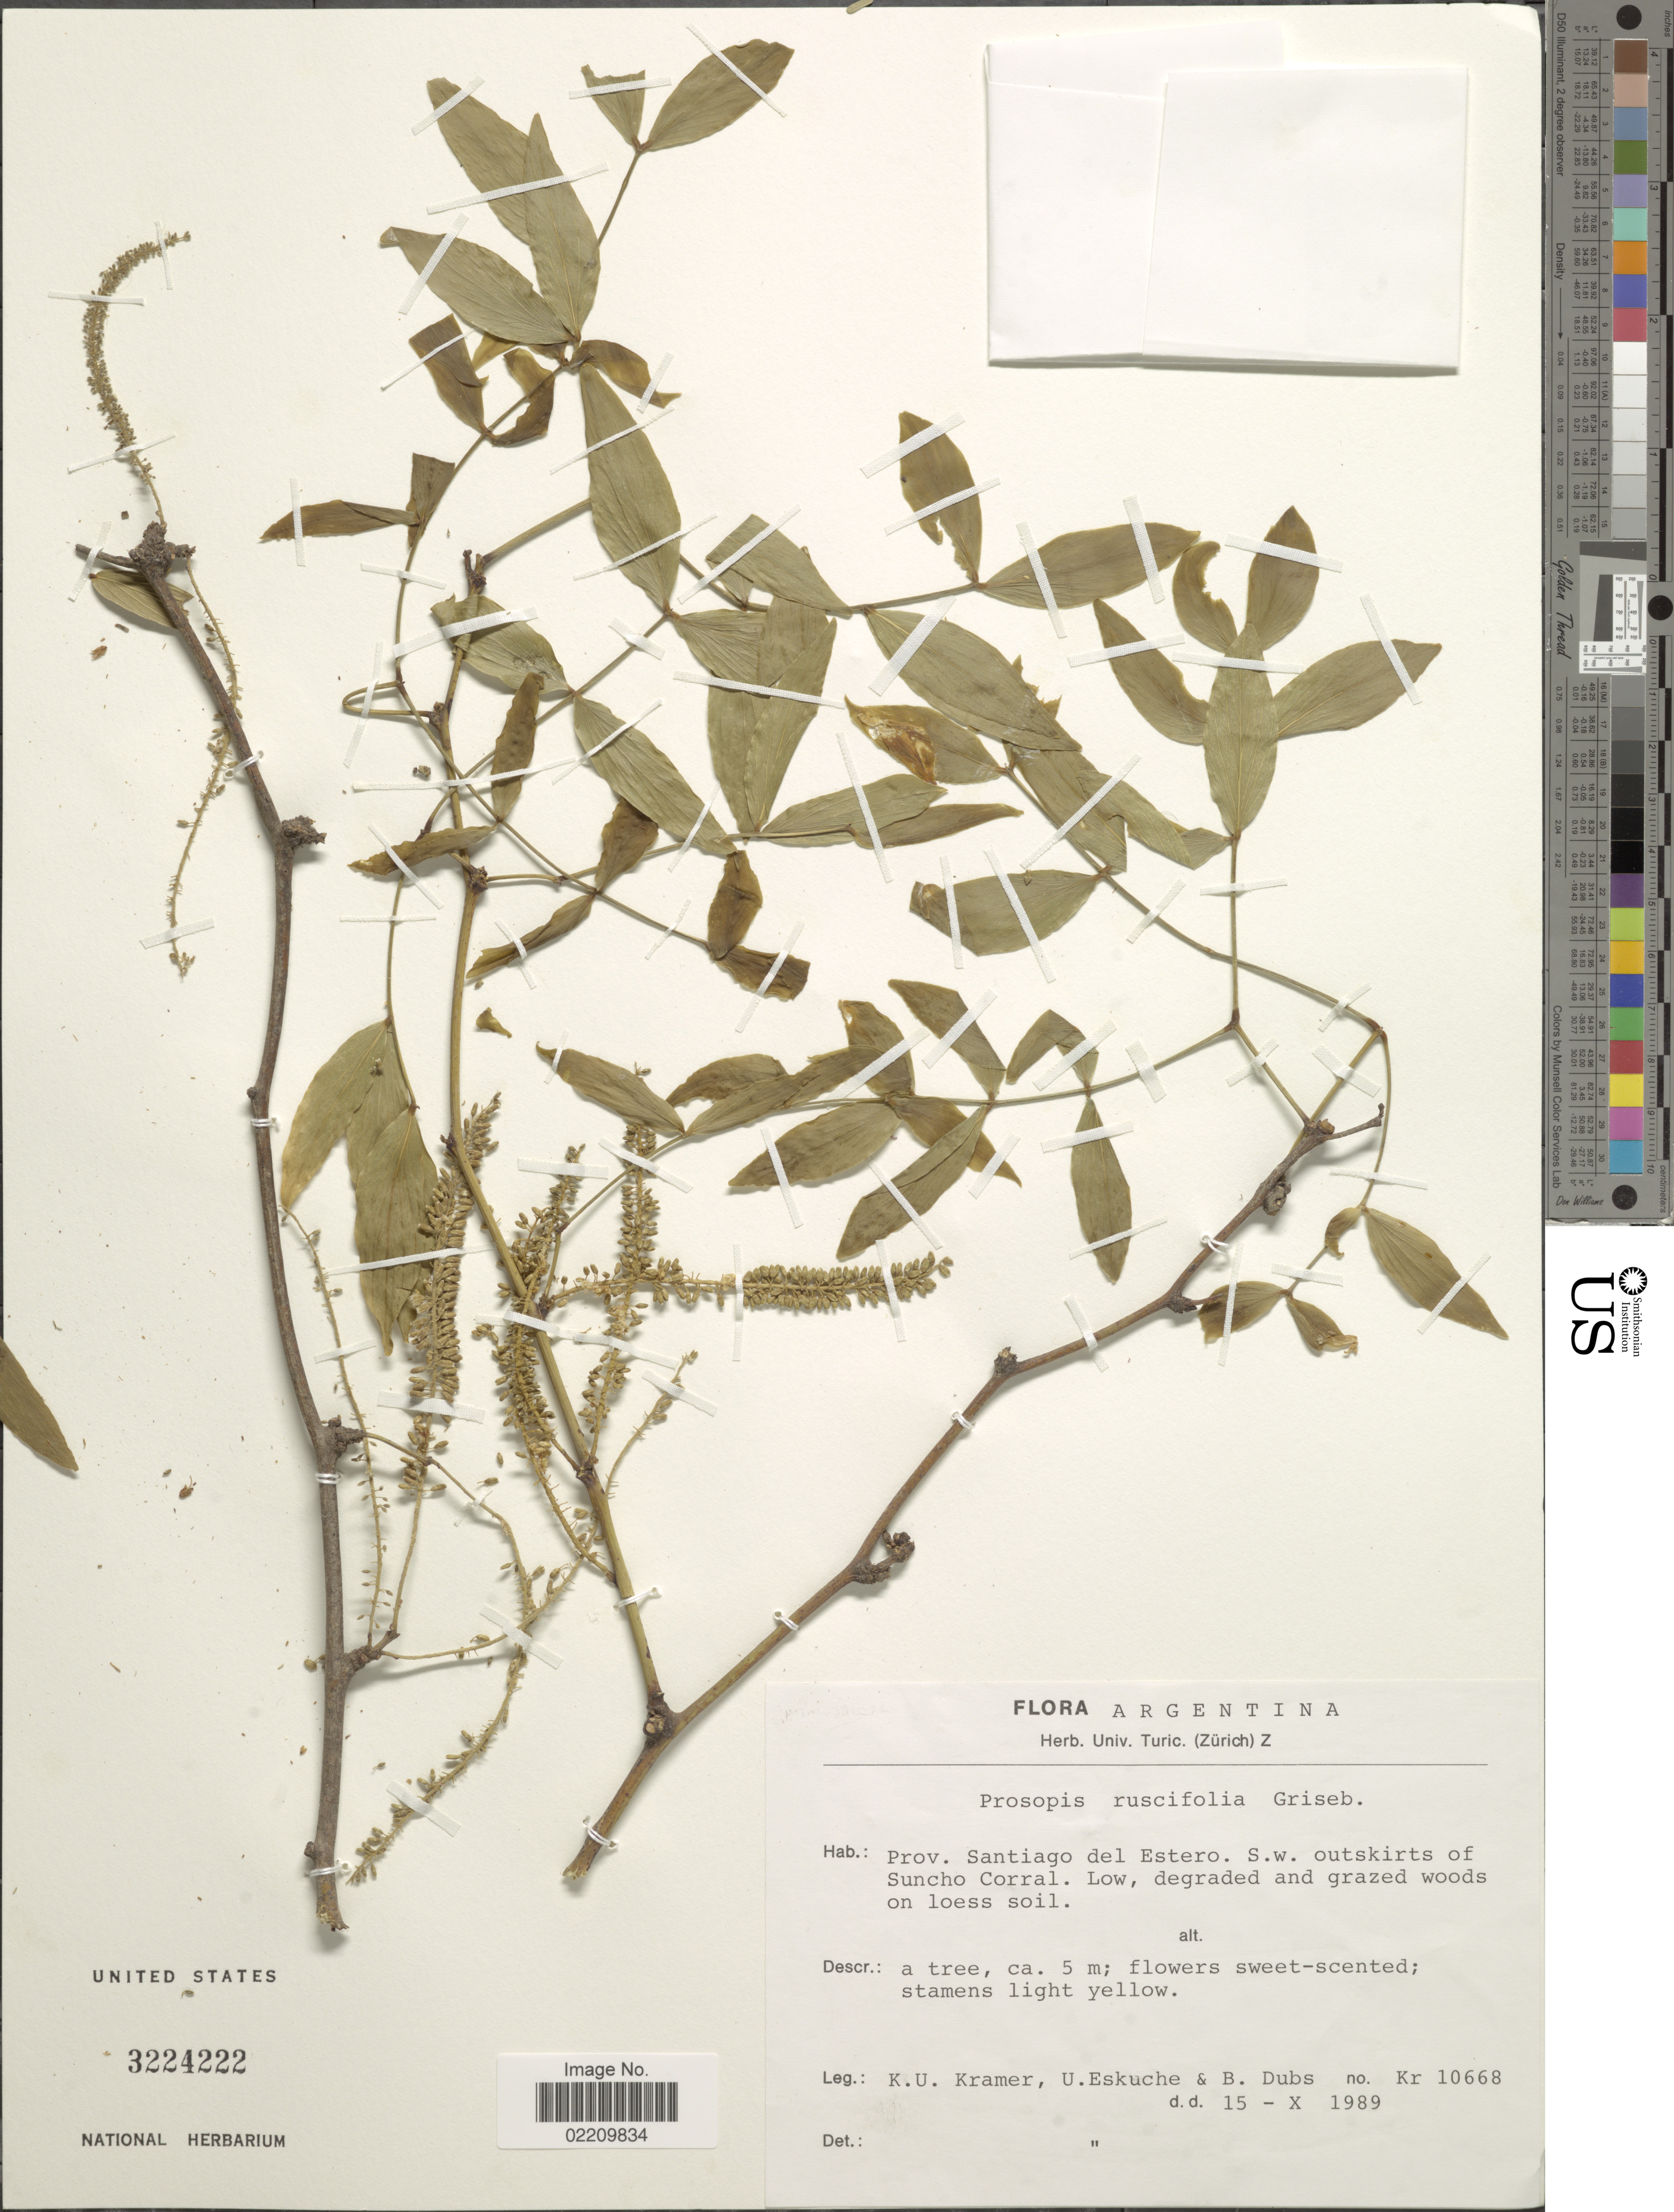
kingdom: Plantae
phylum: Tracheophyta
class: Magnoliopsida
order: Fabales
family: Fabaceae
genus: Neltuma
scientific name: Neltuma ruscifolia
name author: (Griseb.) C. E. Hughes & G.P. Lewis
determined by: Strong, Mark T., (BOT), Smithsonian Institution - National Museum of Natural History (UNITED STATES)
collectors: K. U. Kramer, U. Eskuche & B. Dubs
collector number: Kr10668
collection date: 1989-10-15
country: Argentina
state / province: Santiago del Estero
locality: Prov. Santiago del Estero. S.W. outskirts of Suncho Corral.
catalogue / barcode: US 3224222